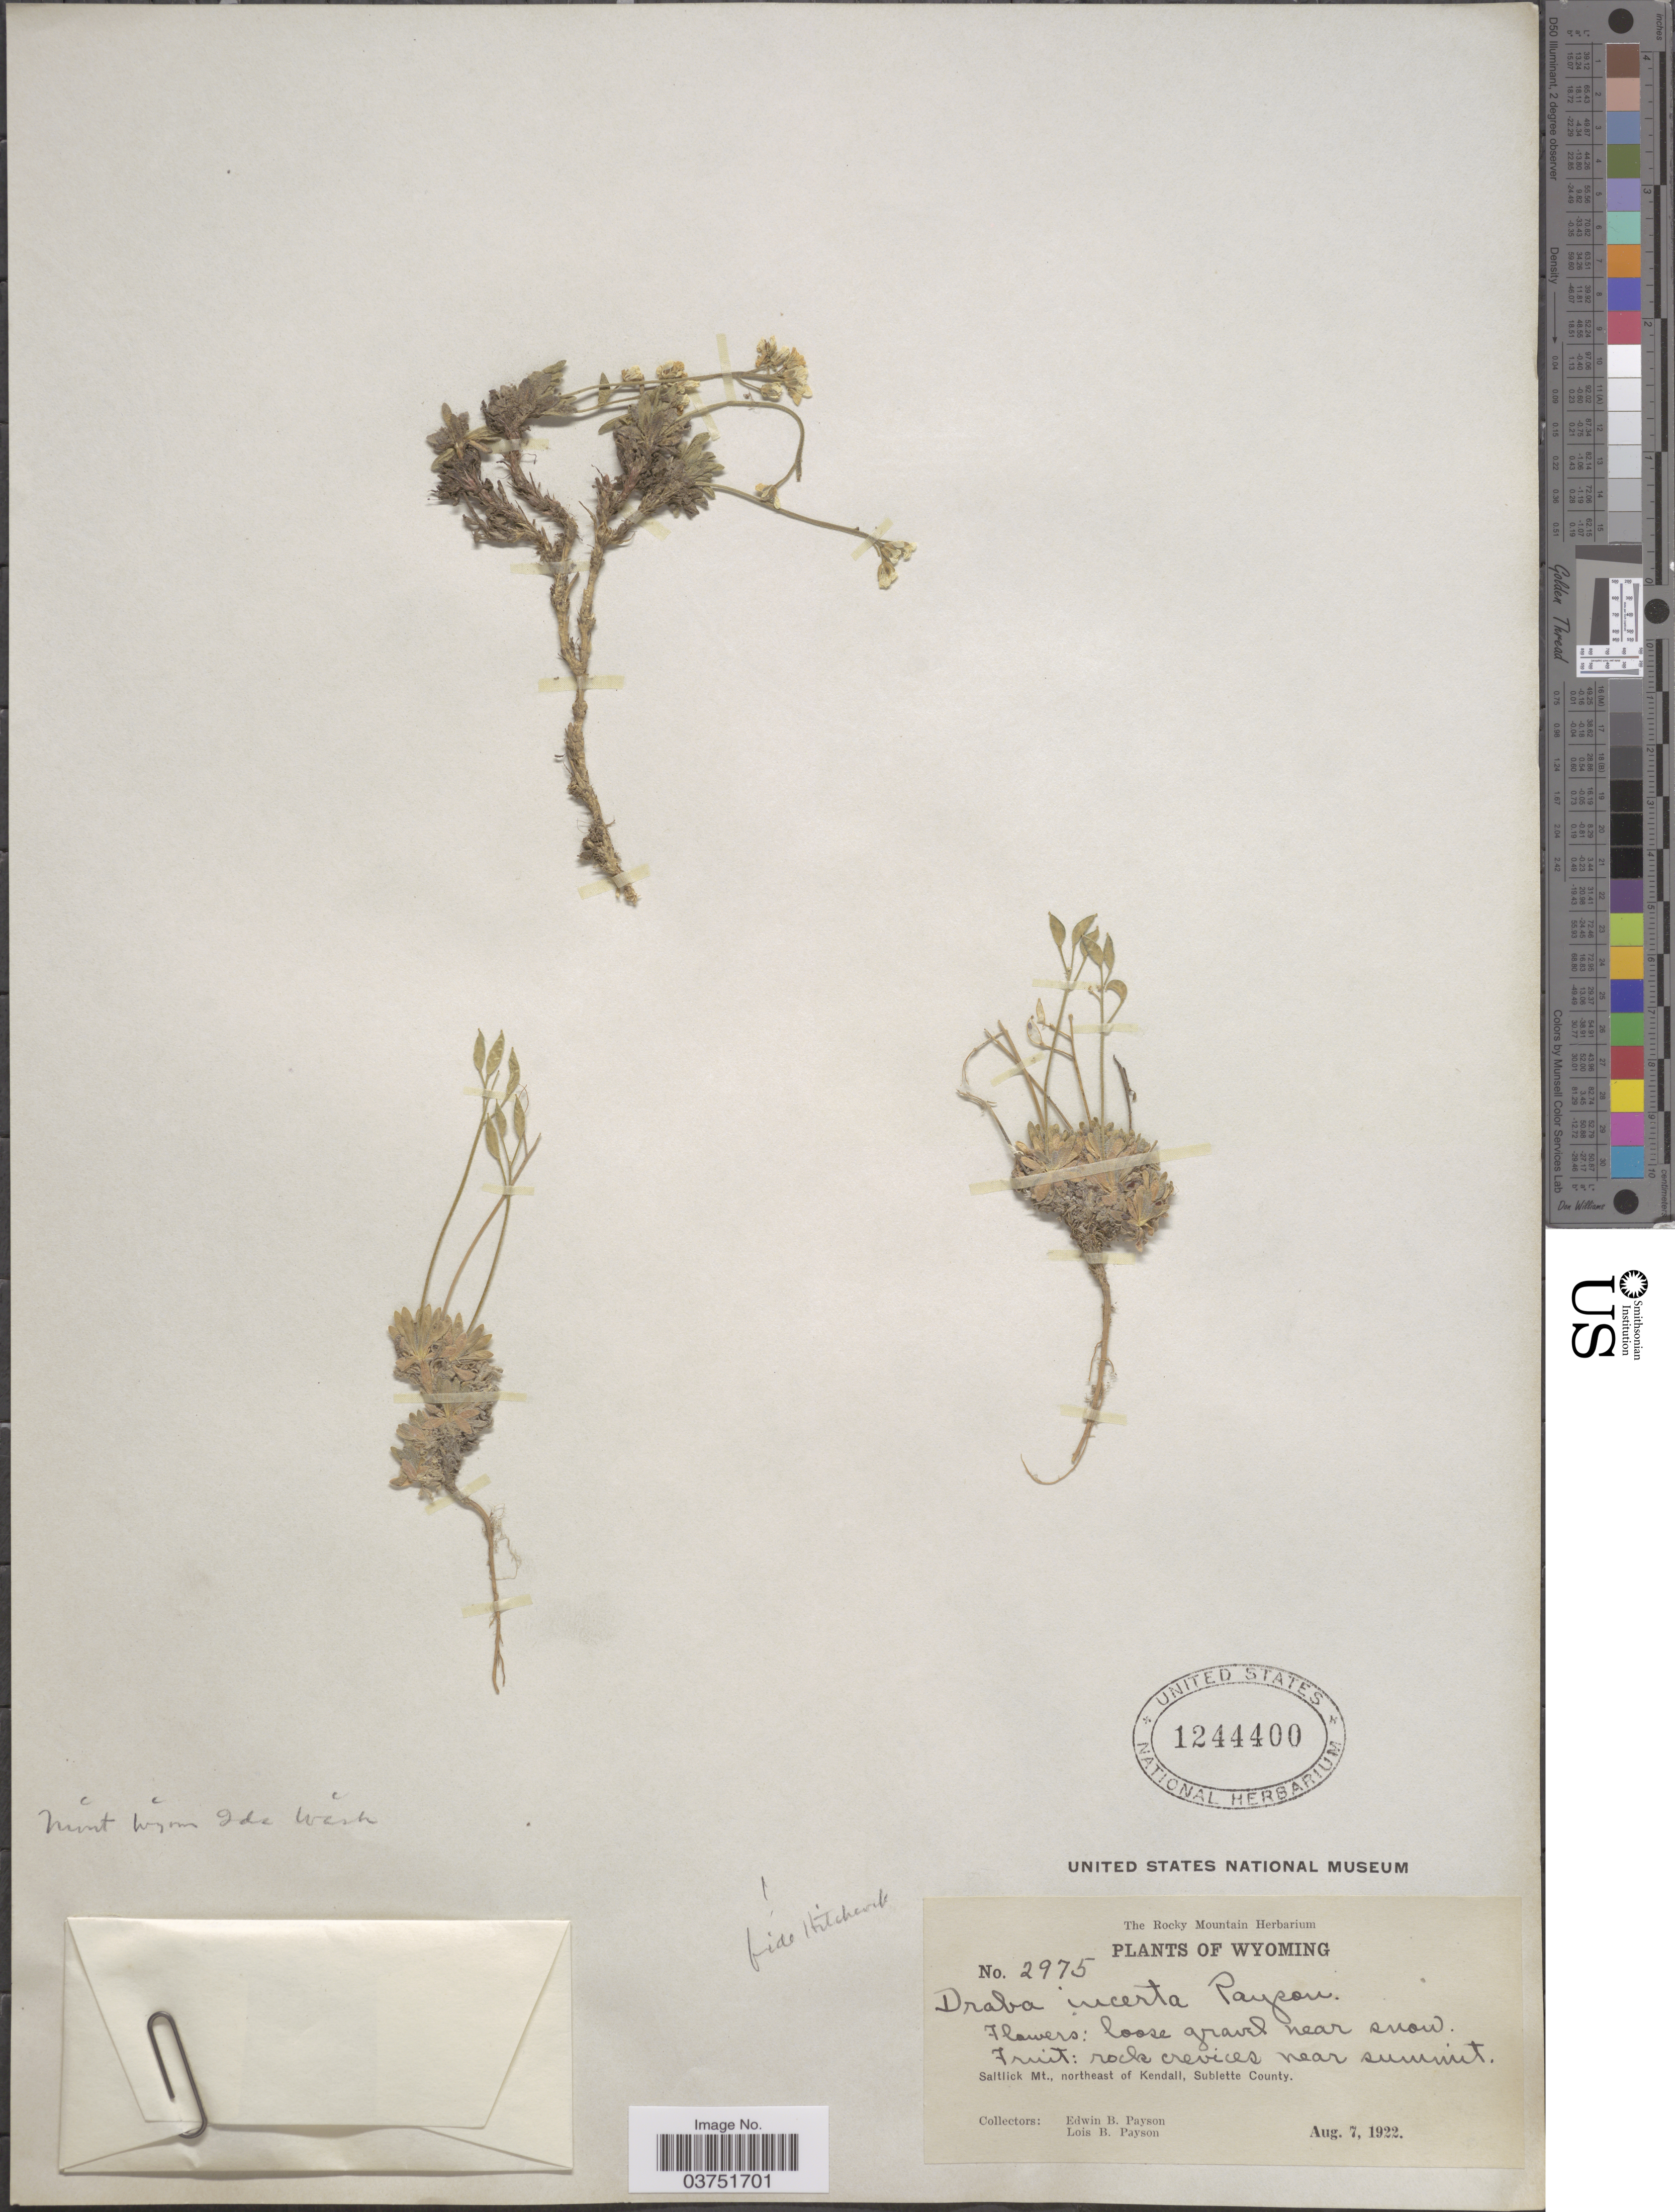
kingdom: Plantae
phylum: Tracheophyta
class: Magnoliopsida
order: Brassicales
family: Brassicaceae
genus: Draba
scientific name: Draba incerta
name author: Payson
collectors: E. B. Payson & L. Payson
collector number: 2975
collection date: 1922-08-07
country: United States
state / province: Wyoming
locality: Saltlick Mt., northeast of Kendall, Sublette County.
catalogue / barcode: US 1244400